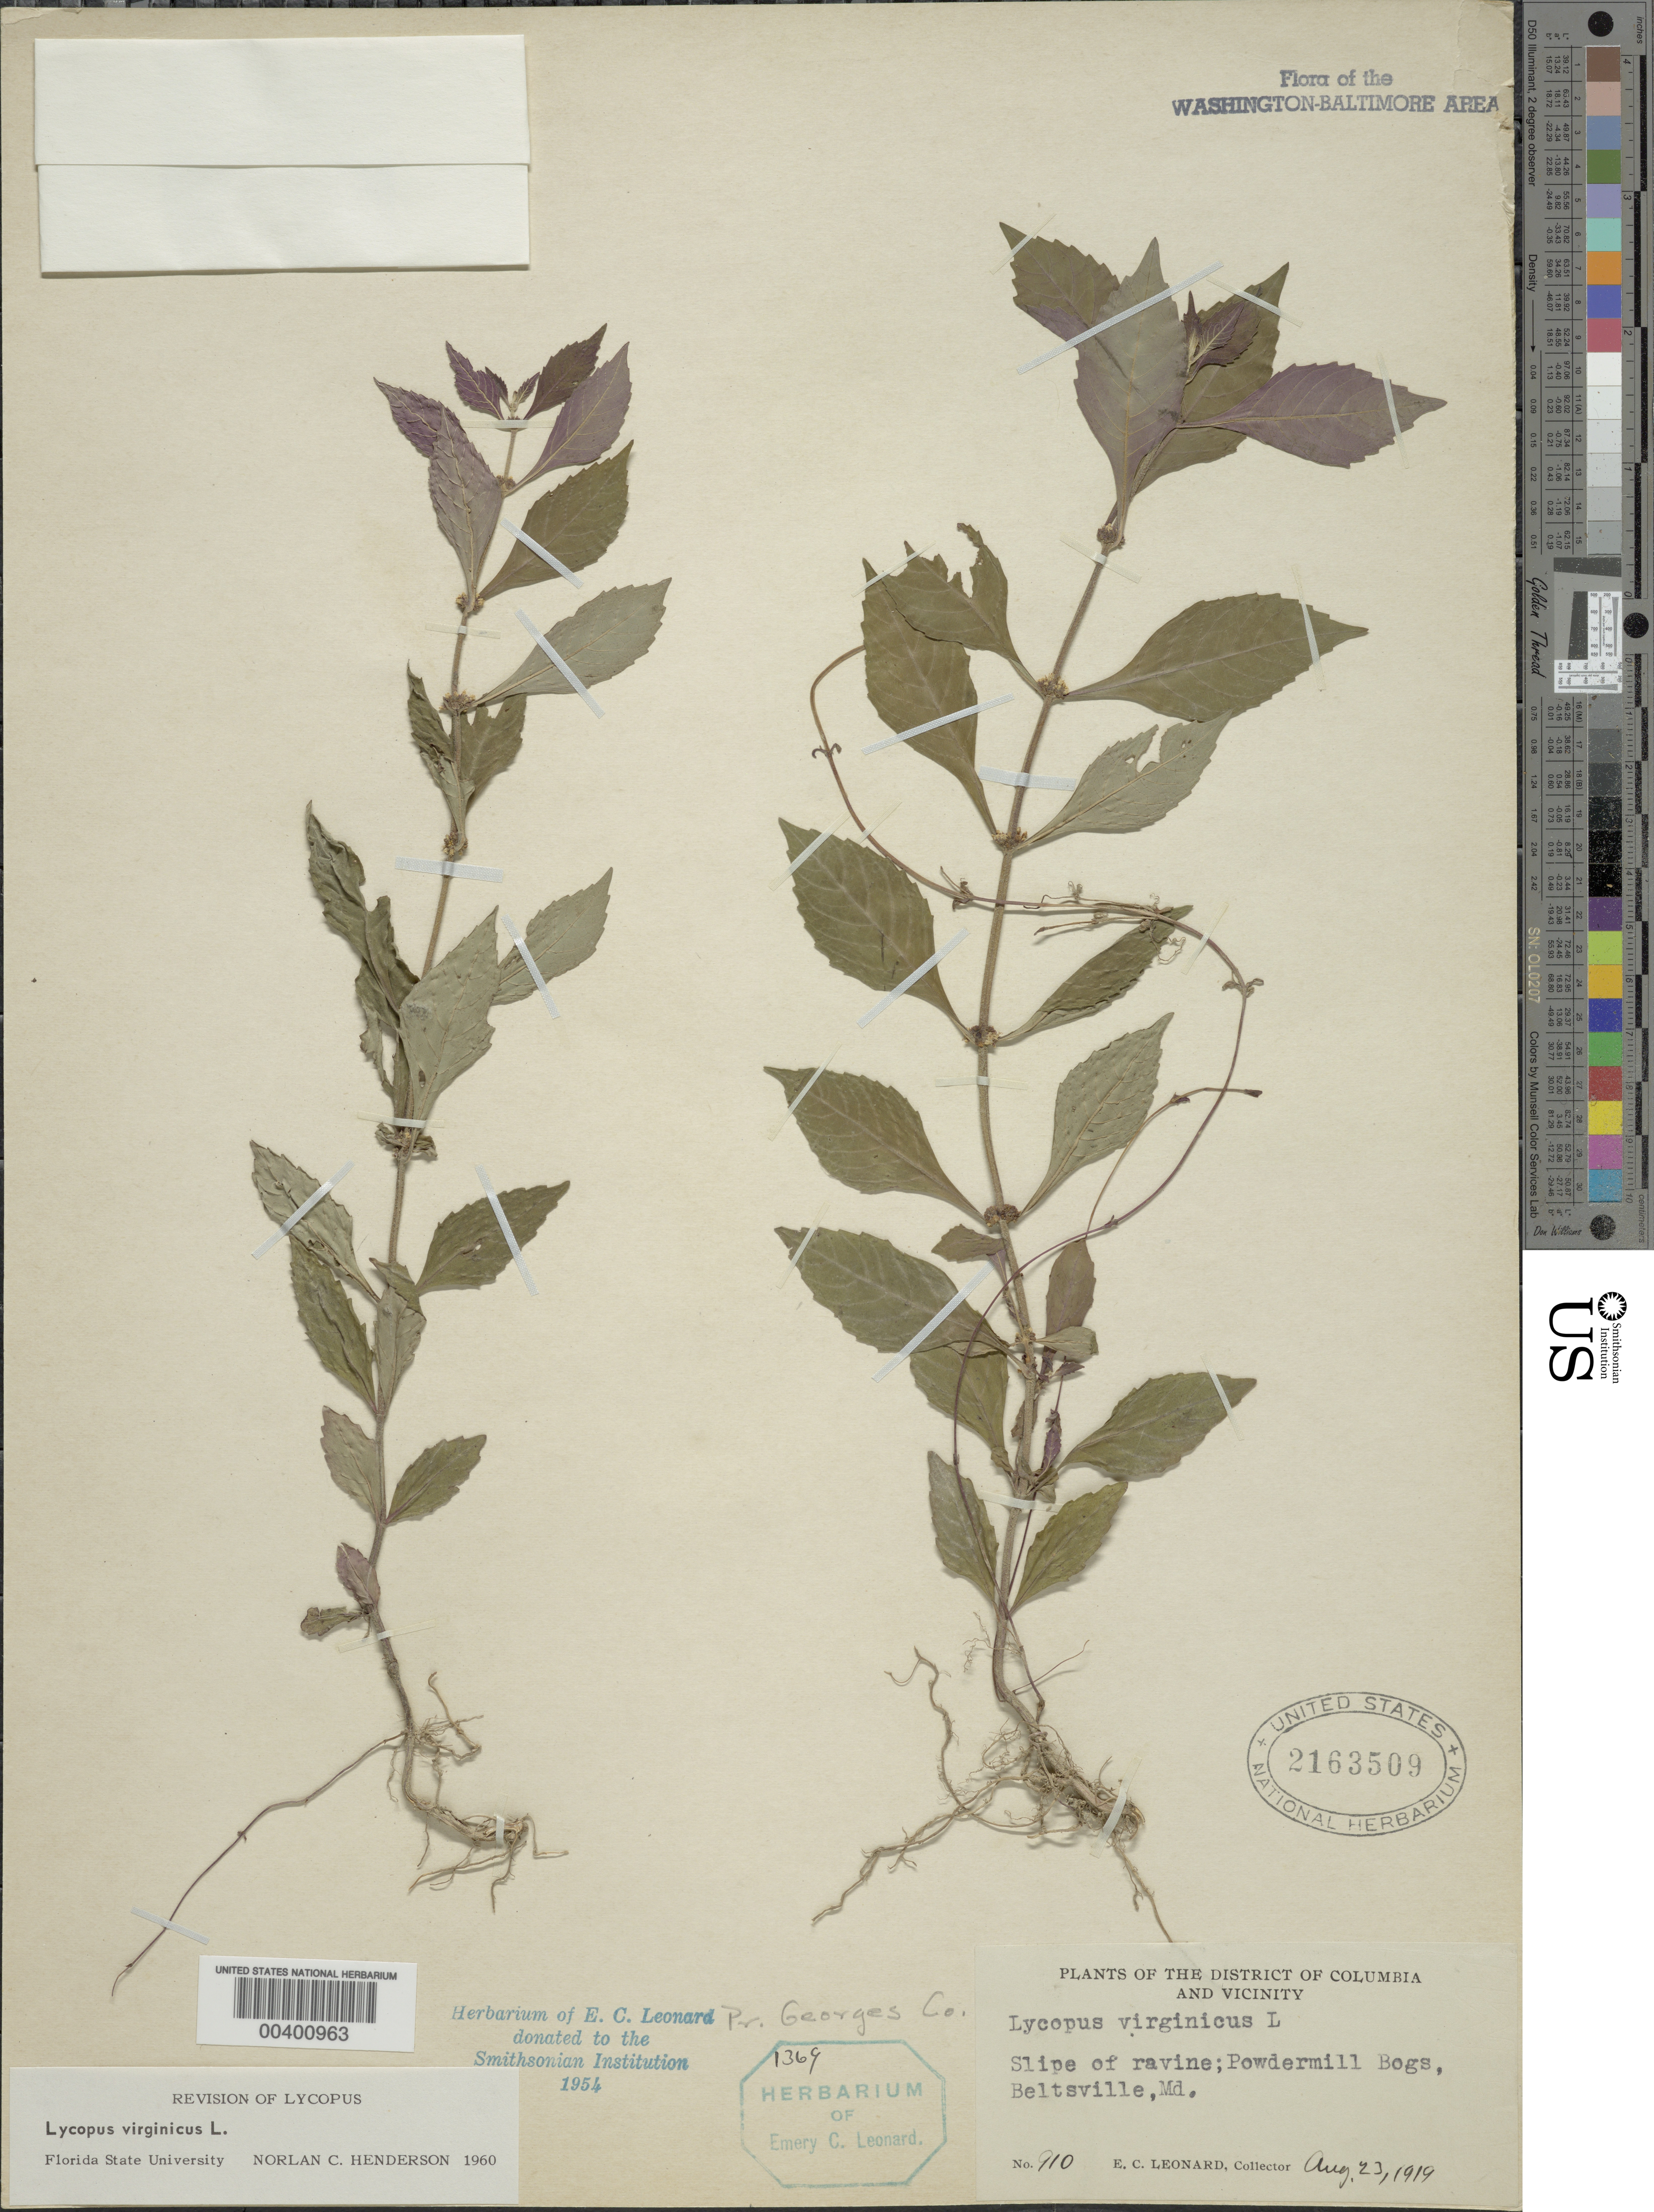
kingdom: Plantae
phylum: Tracheophyta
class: Magnoliopsida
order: Lamiales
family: Lamiaceae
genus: Lycopus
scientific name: Lycopus virginicus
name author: L.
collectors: E. C. Leonard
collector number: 910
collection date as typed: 23 Aug 1919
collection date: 1919-08-23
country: United States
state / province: Maryland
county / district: Prince George's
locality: Powdermill Bogs, Beltsville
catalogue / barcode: US 2163509